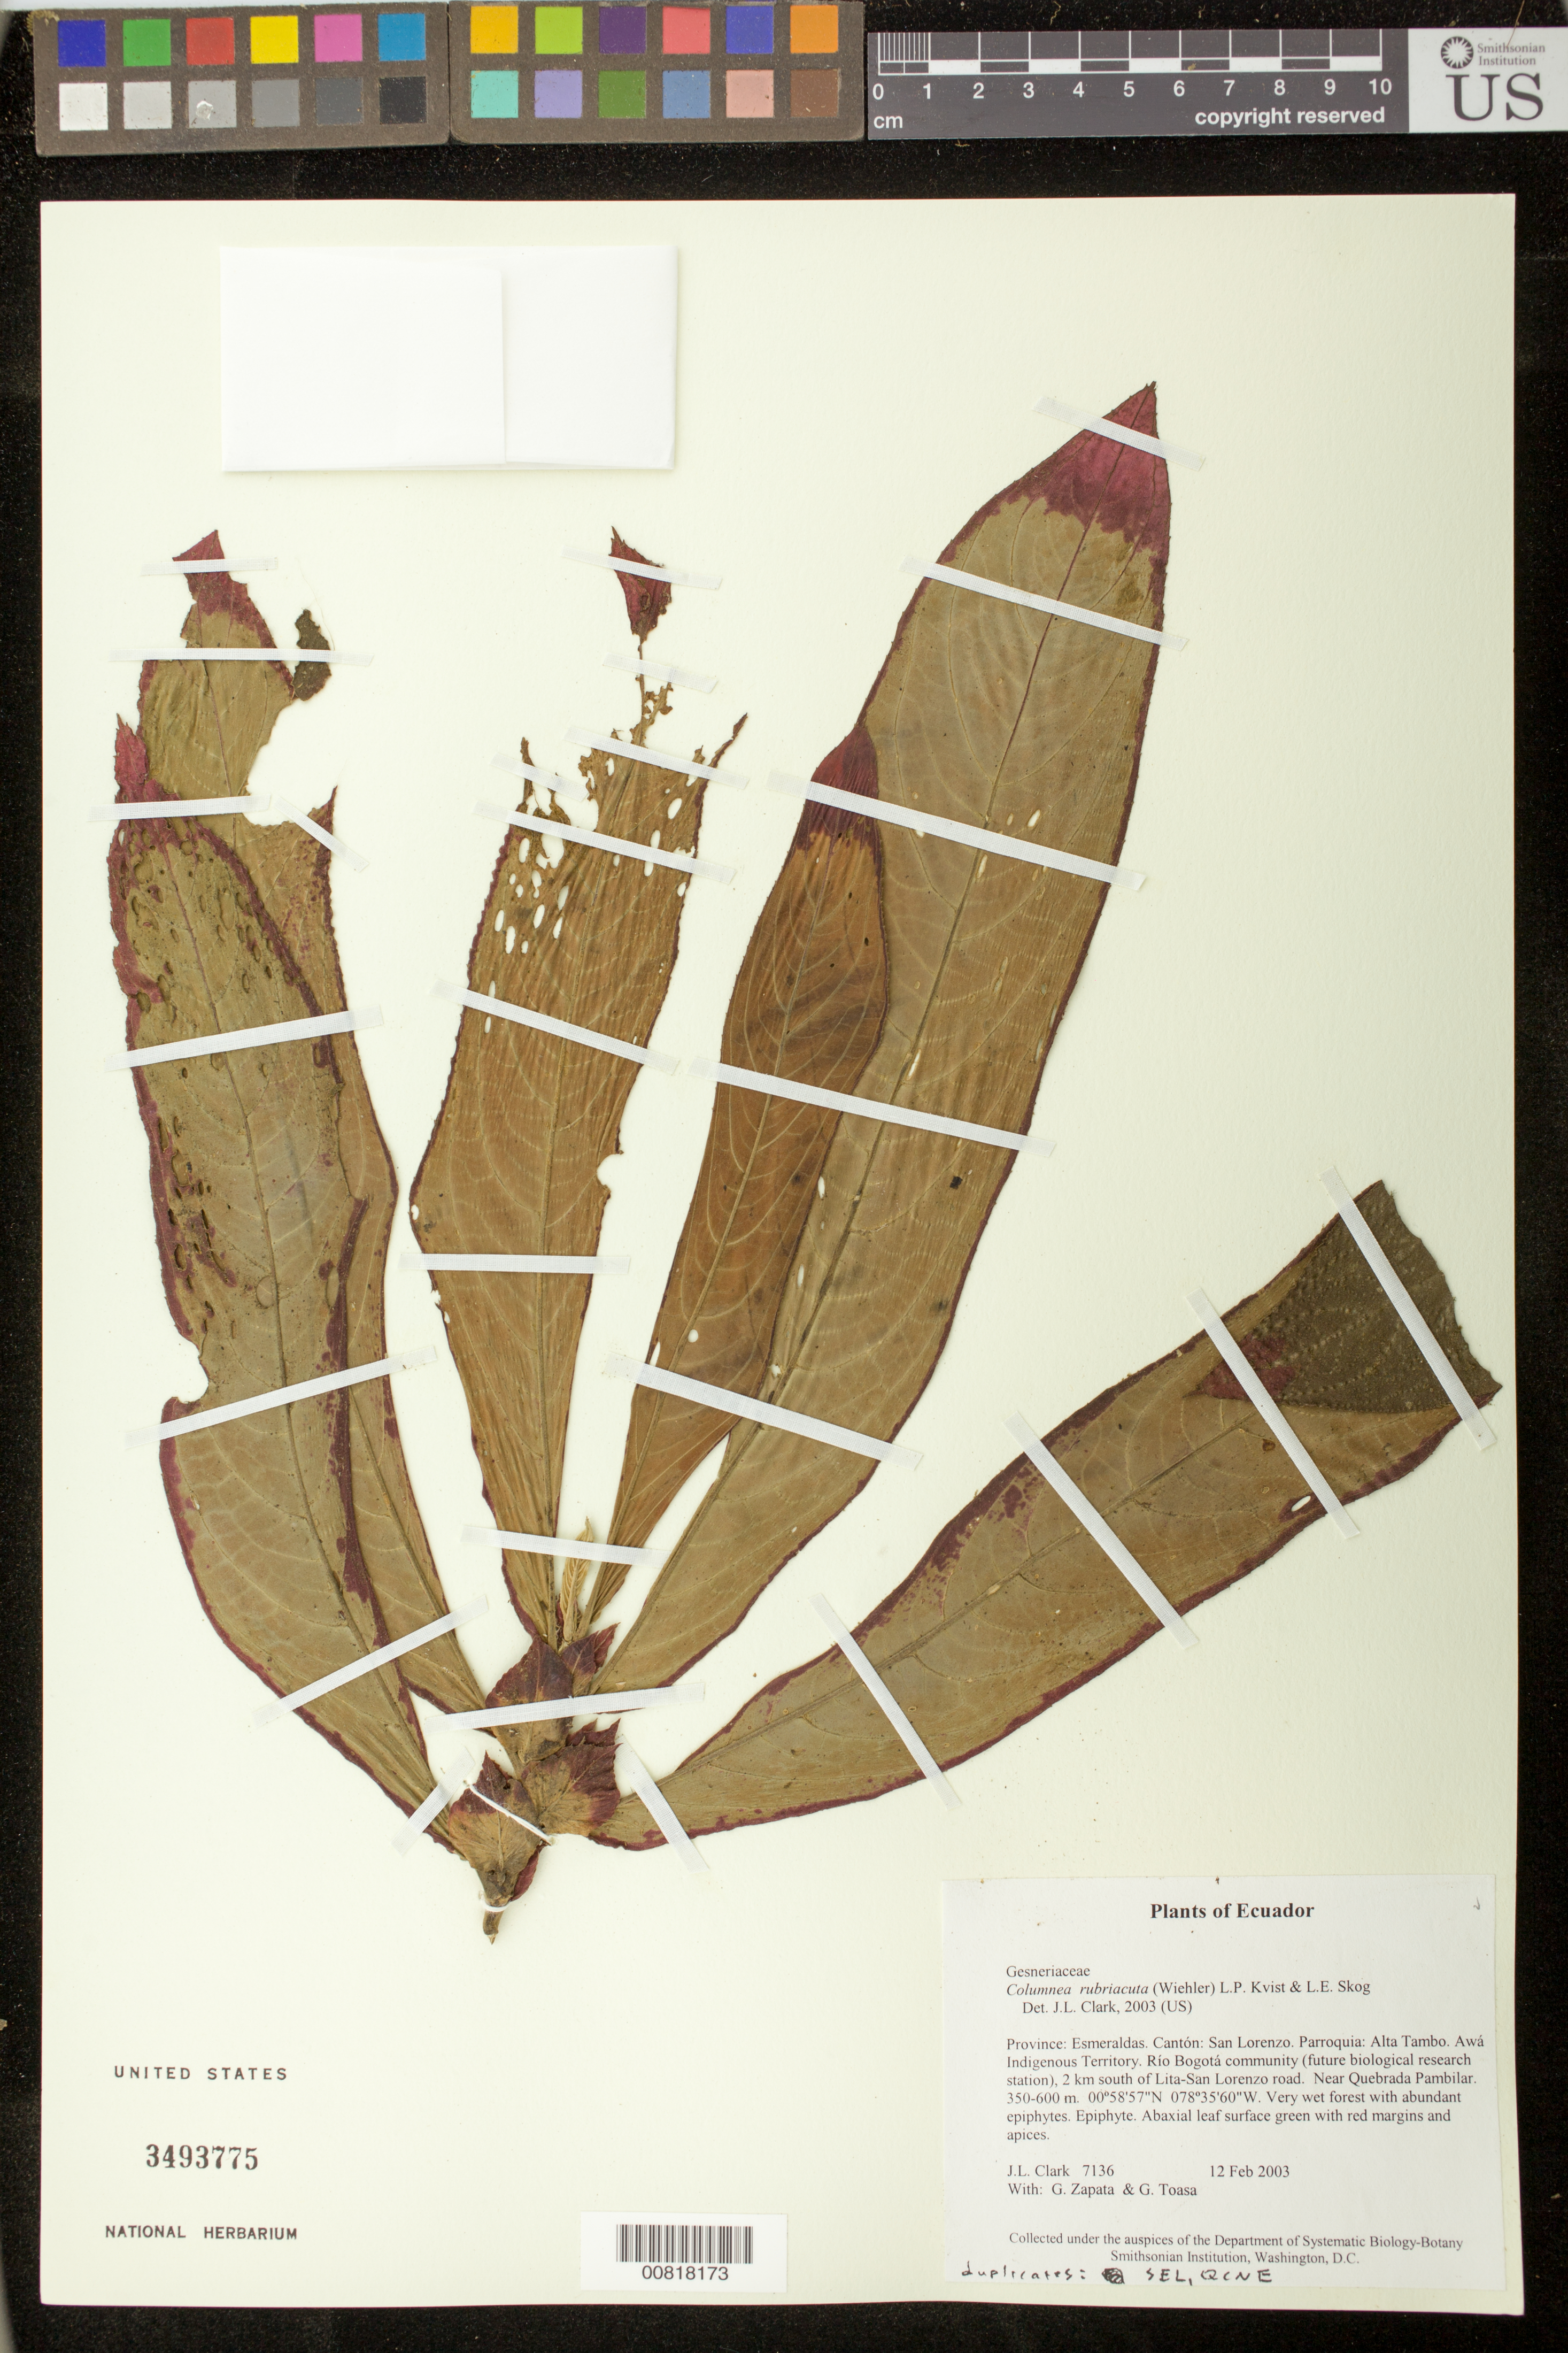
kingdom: Plantae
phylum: Tracheophyta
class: Magnoliopsida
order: Lamiales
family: Gesneriaceae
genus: Columnea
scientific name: Columnea rubriacuta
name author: (Wiehler) L.P. Kvist & L.E. Skog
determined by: Clark, J. L., (SEL), The Marie Selby Botanical Garden (UNITED STATES)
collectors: J. L. Clark, G. Zapata & G. Toasa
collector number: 7136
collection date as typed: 12 Feb 2003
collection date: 2003-02-12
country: Ecuador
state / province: Esmeraldas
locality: San Lorenzo. Parroquia: Alta Tambo. Awá Indigenous Territory. Río Bogotá community (future biological research station), 2 km south of Lita-San Lorenzo road. Near Quebrada Pambilar.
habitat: Very wet forest with abundant epiphytes.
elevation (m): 350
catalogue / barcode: US 3493775